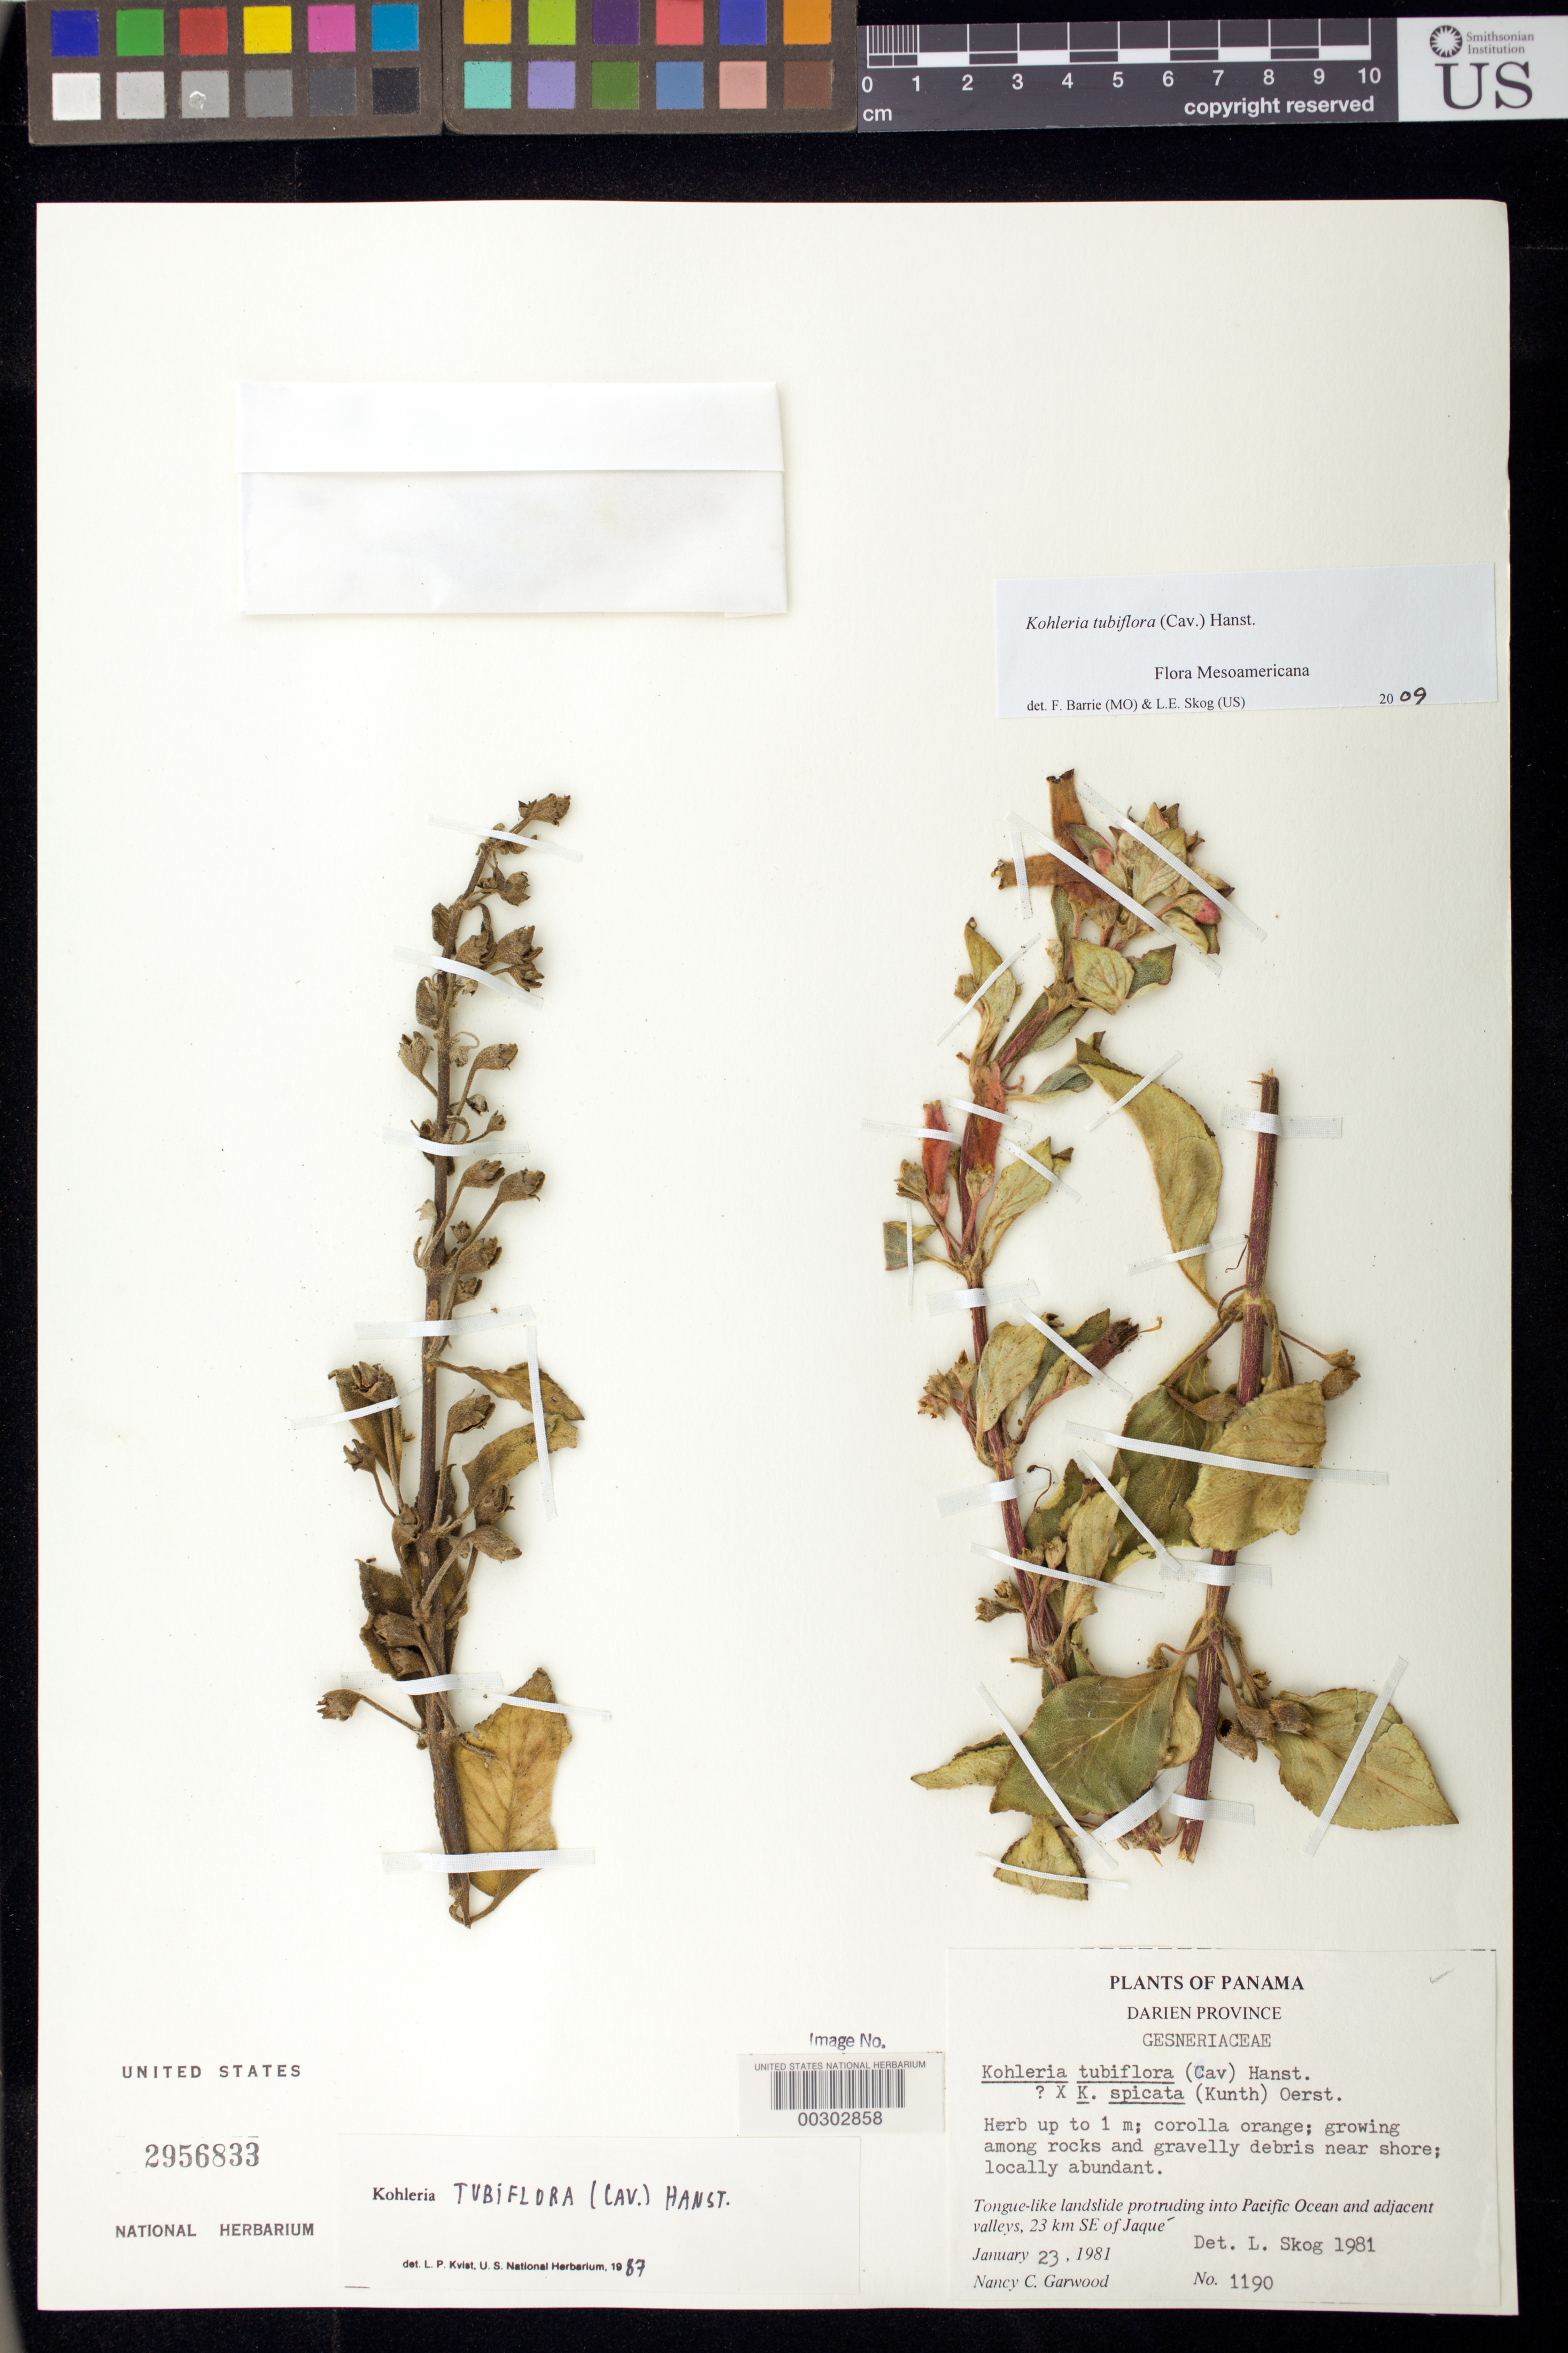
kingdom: Plantae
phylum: Tracheophyta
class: Magnoliopsida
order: Lamiales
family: Gesneriaceae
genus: Kohleria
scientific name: Kohleria tubiflora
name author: (Cav.) Hanst.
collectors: N. Garwood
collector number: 1190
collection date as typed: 23 Jan 1981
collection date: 1981-01-23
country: Panama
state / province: Panamá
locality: Tongue-like landslide protruding into Pacific Ocean and adjacent valleys, 23 km SE of Jaque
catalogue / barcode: US 2956833